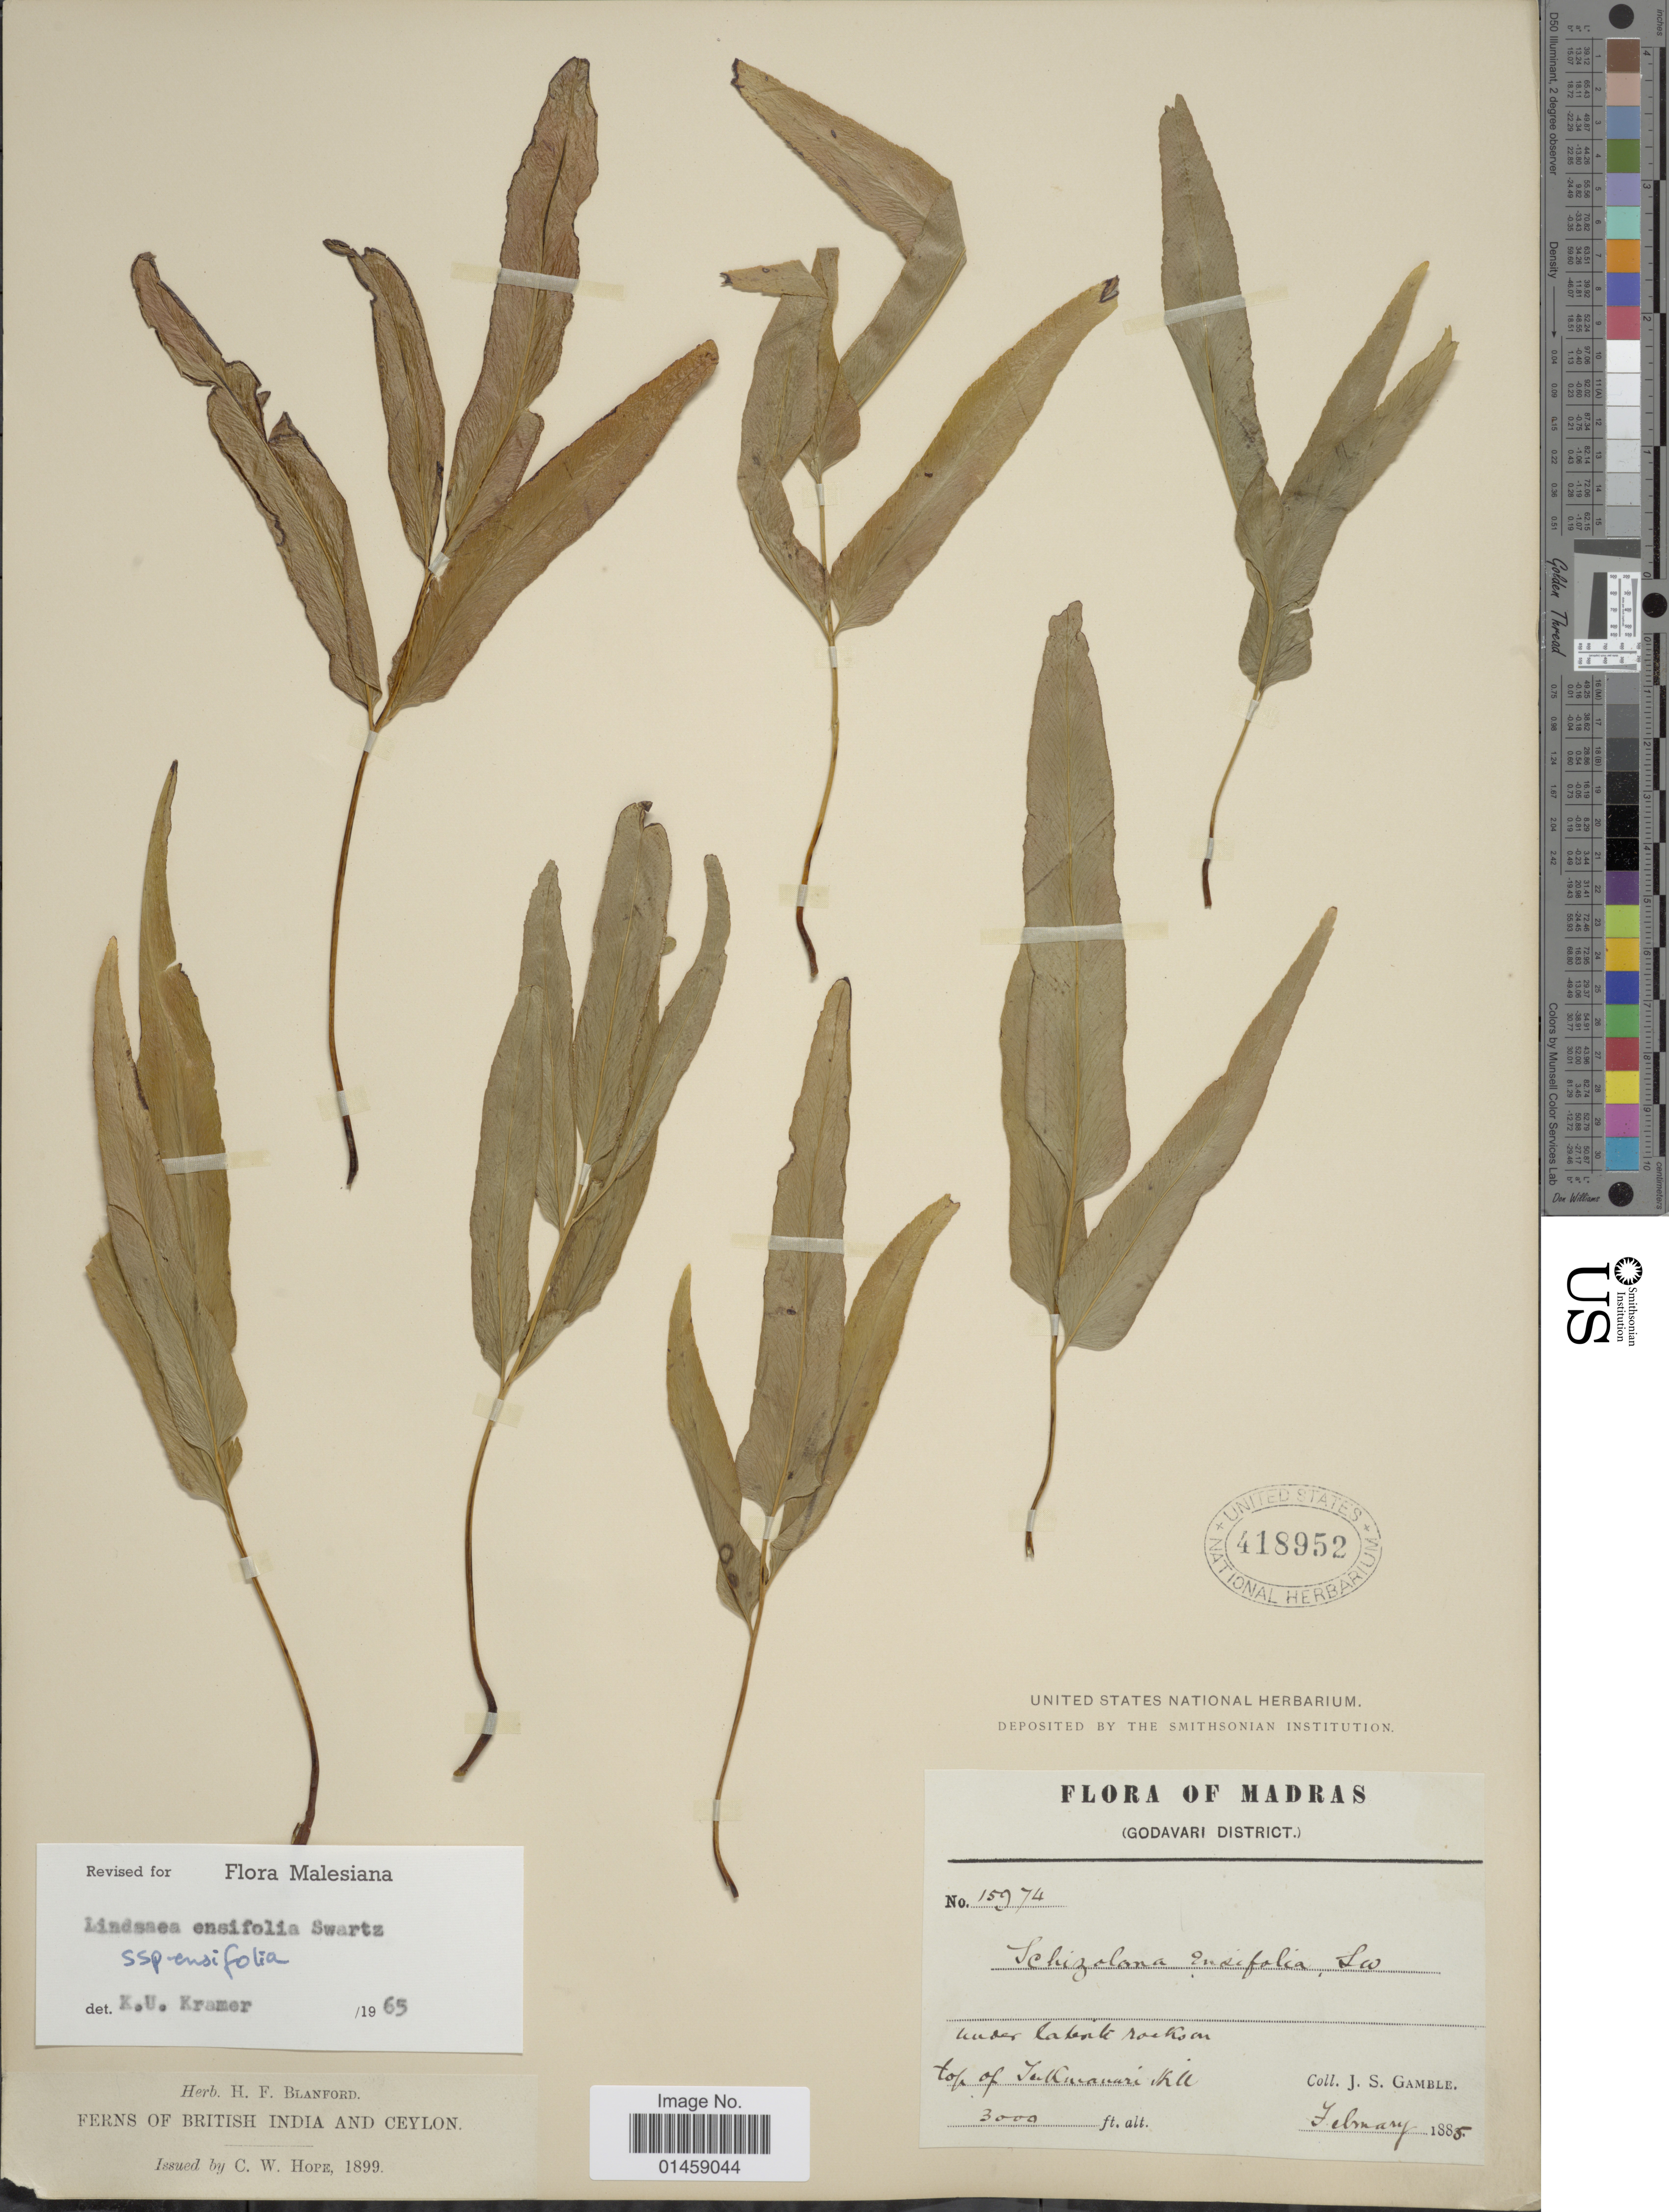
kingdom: Plantae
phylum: Tracheophyta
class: Polypodiopsida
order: Polypodiales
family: Lindsaeaceae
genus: Lindsaea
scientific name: Lindsaea ensifolia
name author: Sw.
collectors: J. S. Gamble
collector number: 15974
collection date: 1885-02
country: India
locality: Madras, Godavari District, top of Inkanari Hill [interpreted]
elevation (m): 914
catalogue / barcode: US 418952